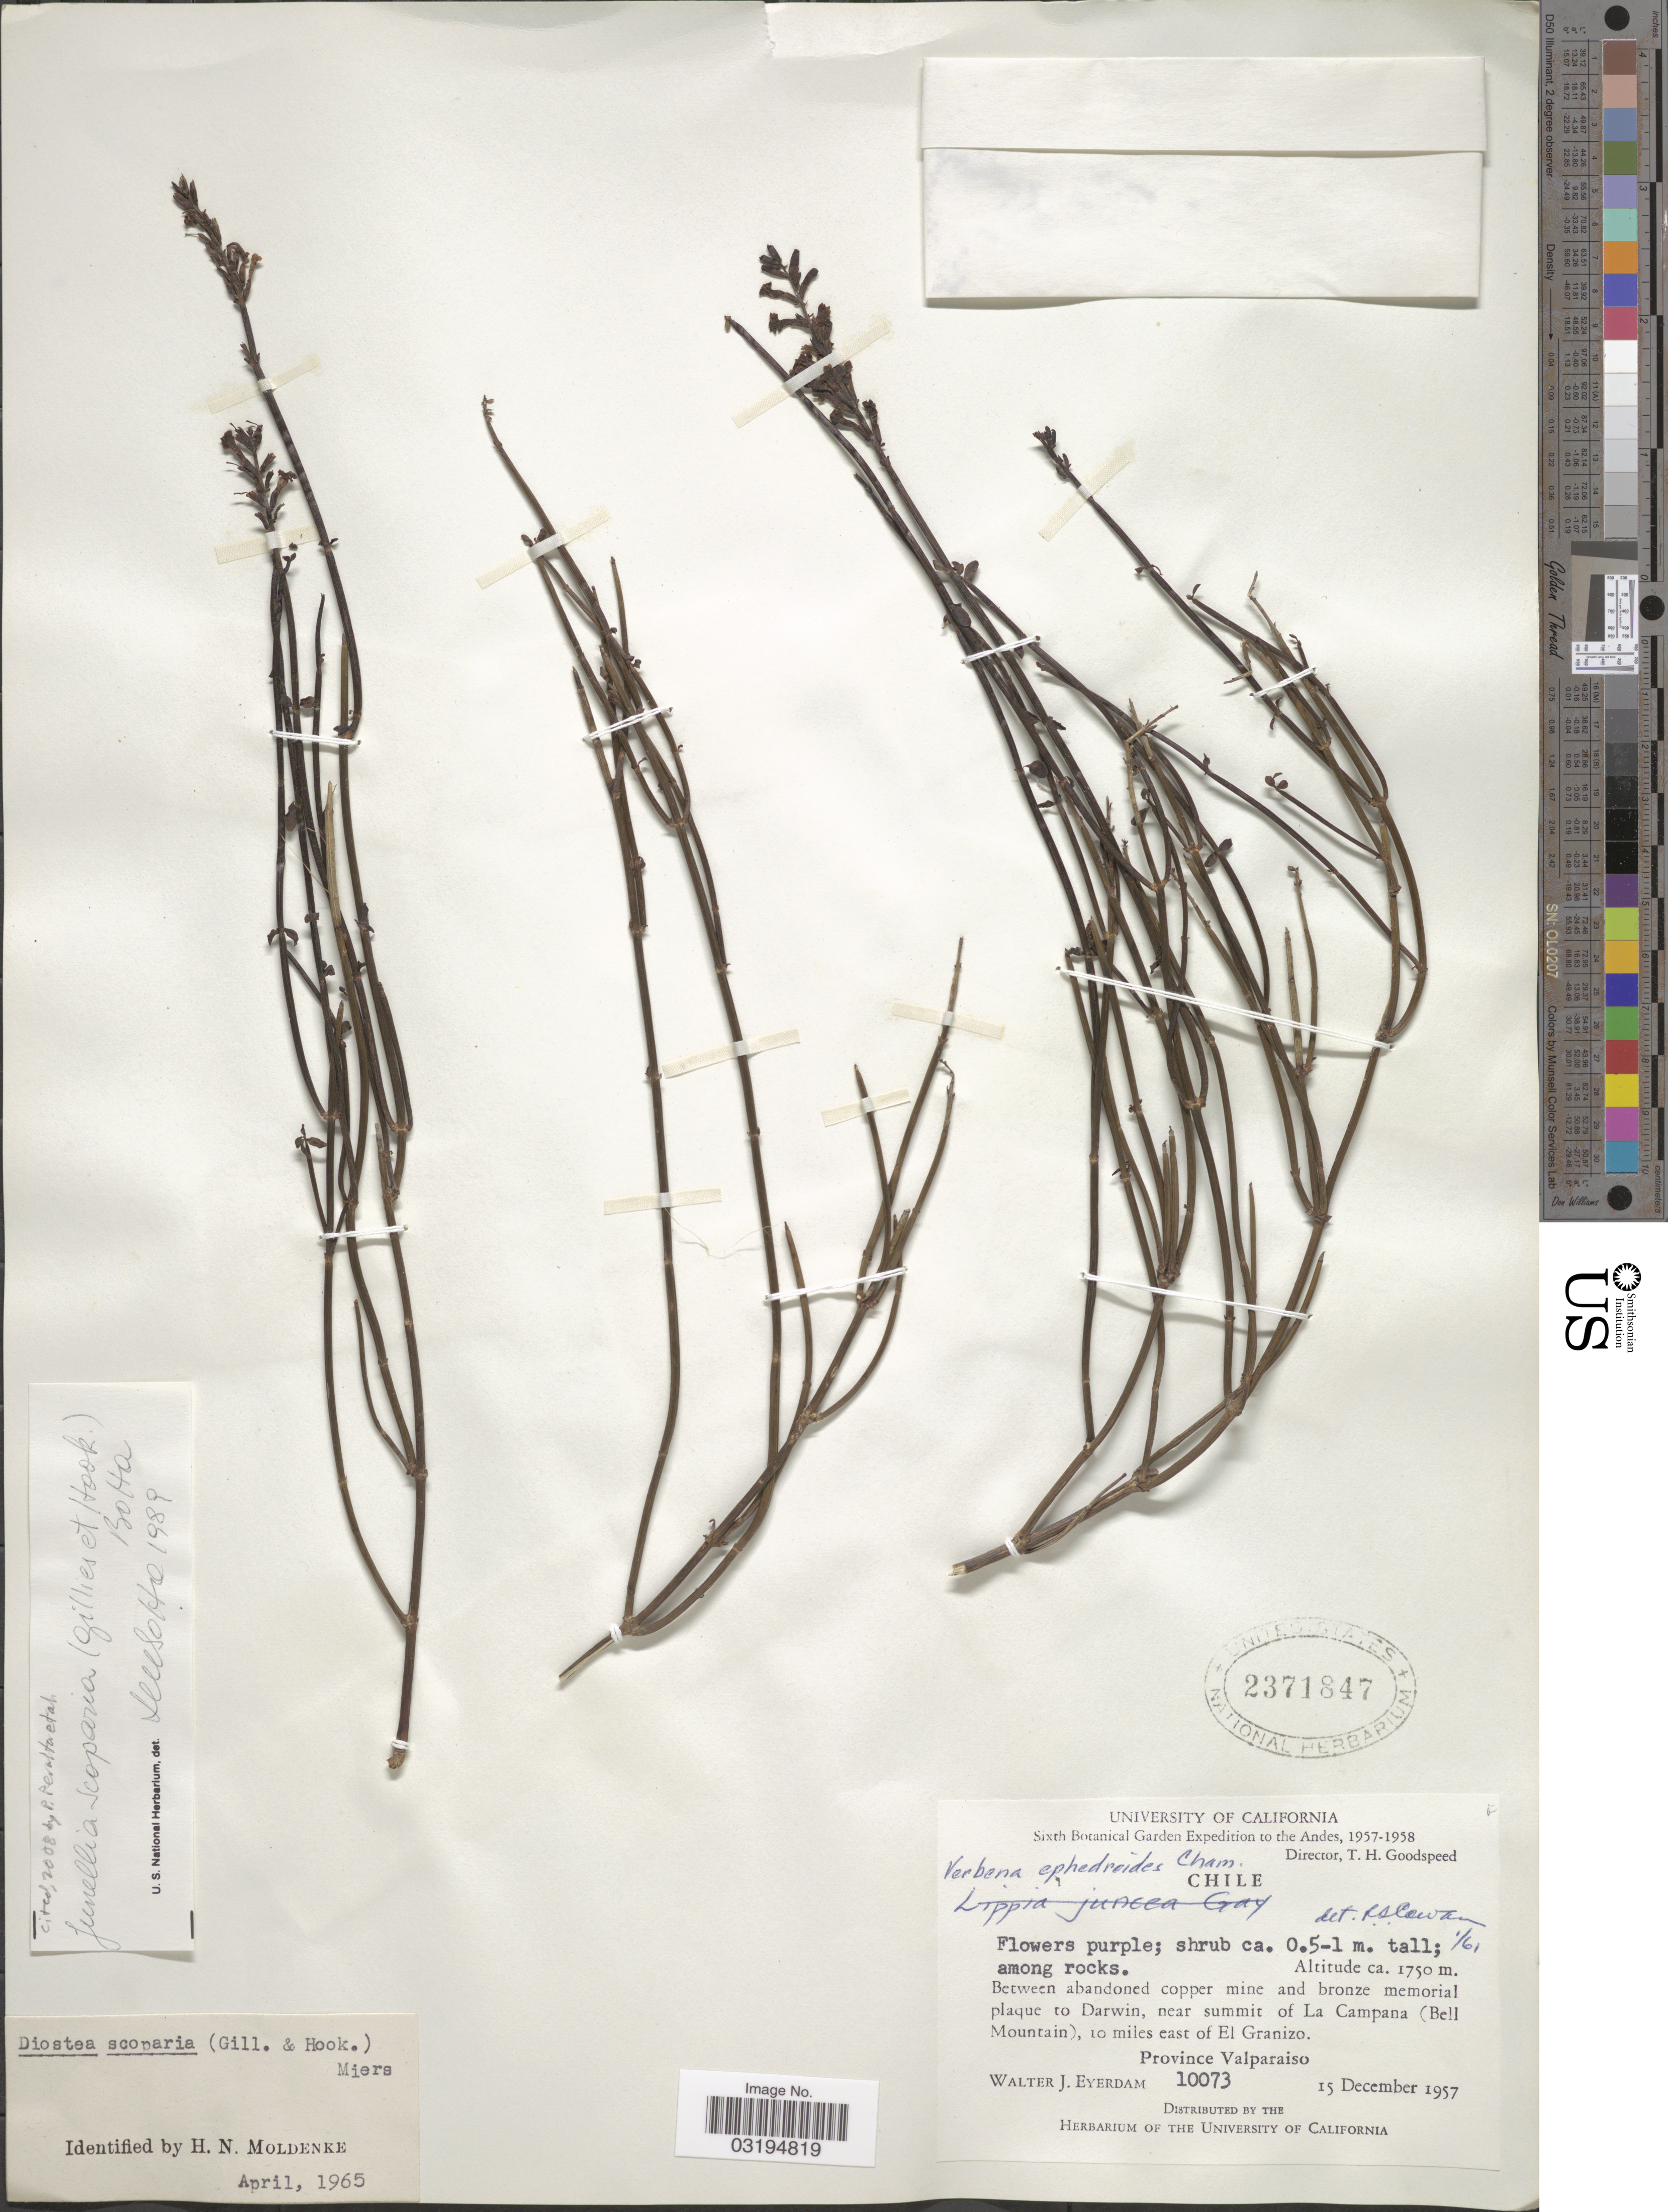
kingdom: Plantae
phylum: Tracheophyta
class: Magnoliopsida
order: Lamiales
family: Verbenaceae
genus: Junellia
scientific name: Junellia scoparia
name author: (Gillies & Hook.) Botta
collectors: W. J. Eyerdam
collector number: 10073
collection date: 1957-12-15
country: Chile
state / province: Valparaíso (V)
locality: The Andes. Between abandoned copper mine and bronze memorial plaque to Darwin, near summit of La Campana (Bell Mountain), 10 miles east of El Granizo.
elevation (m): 1750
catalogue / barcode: US 2371847